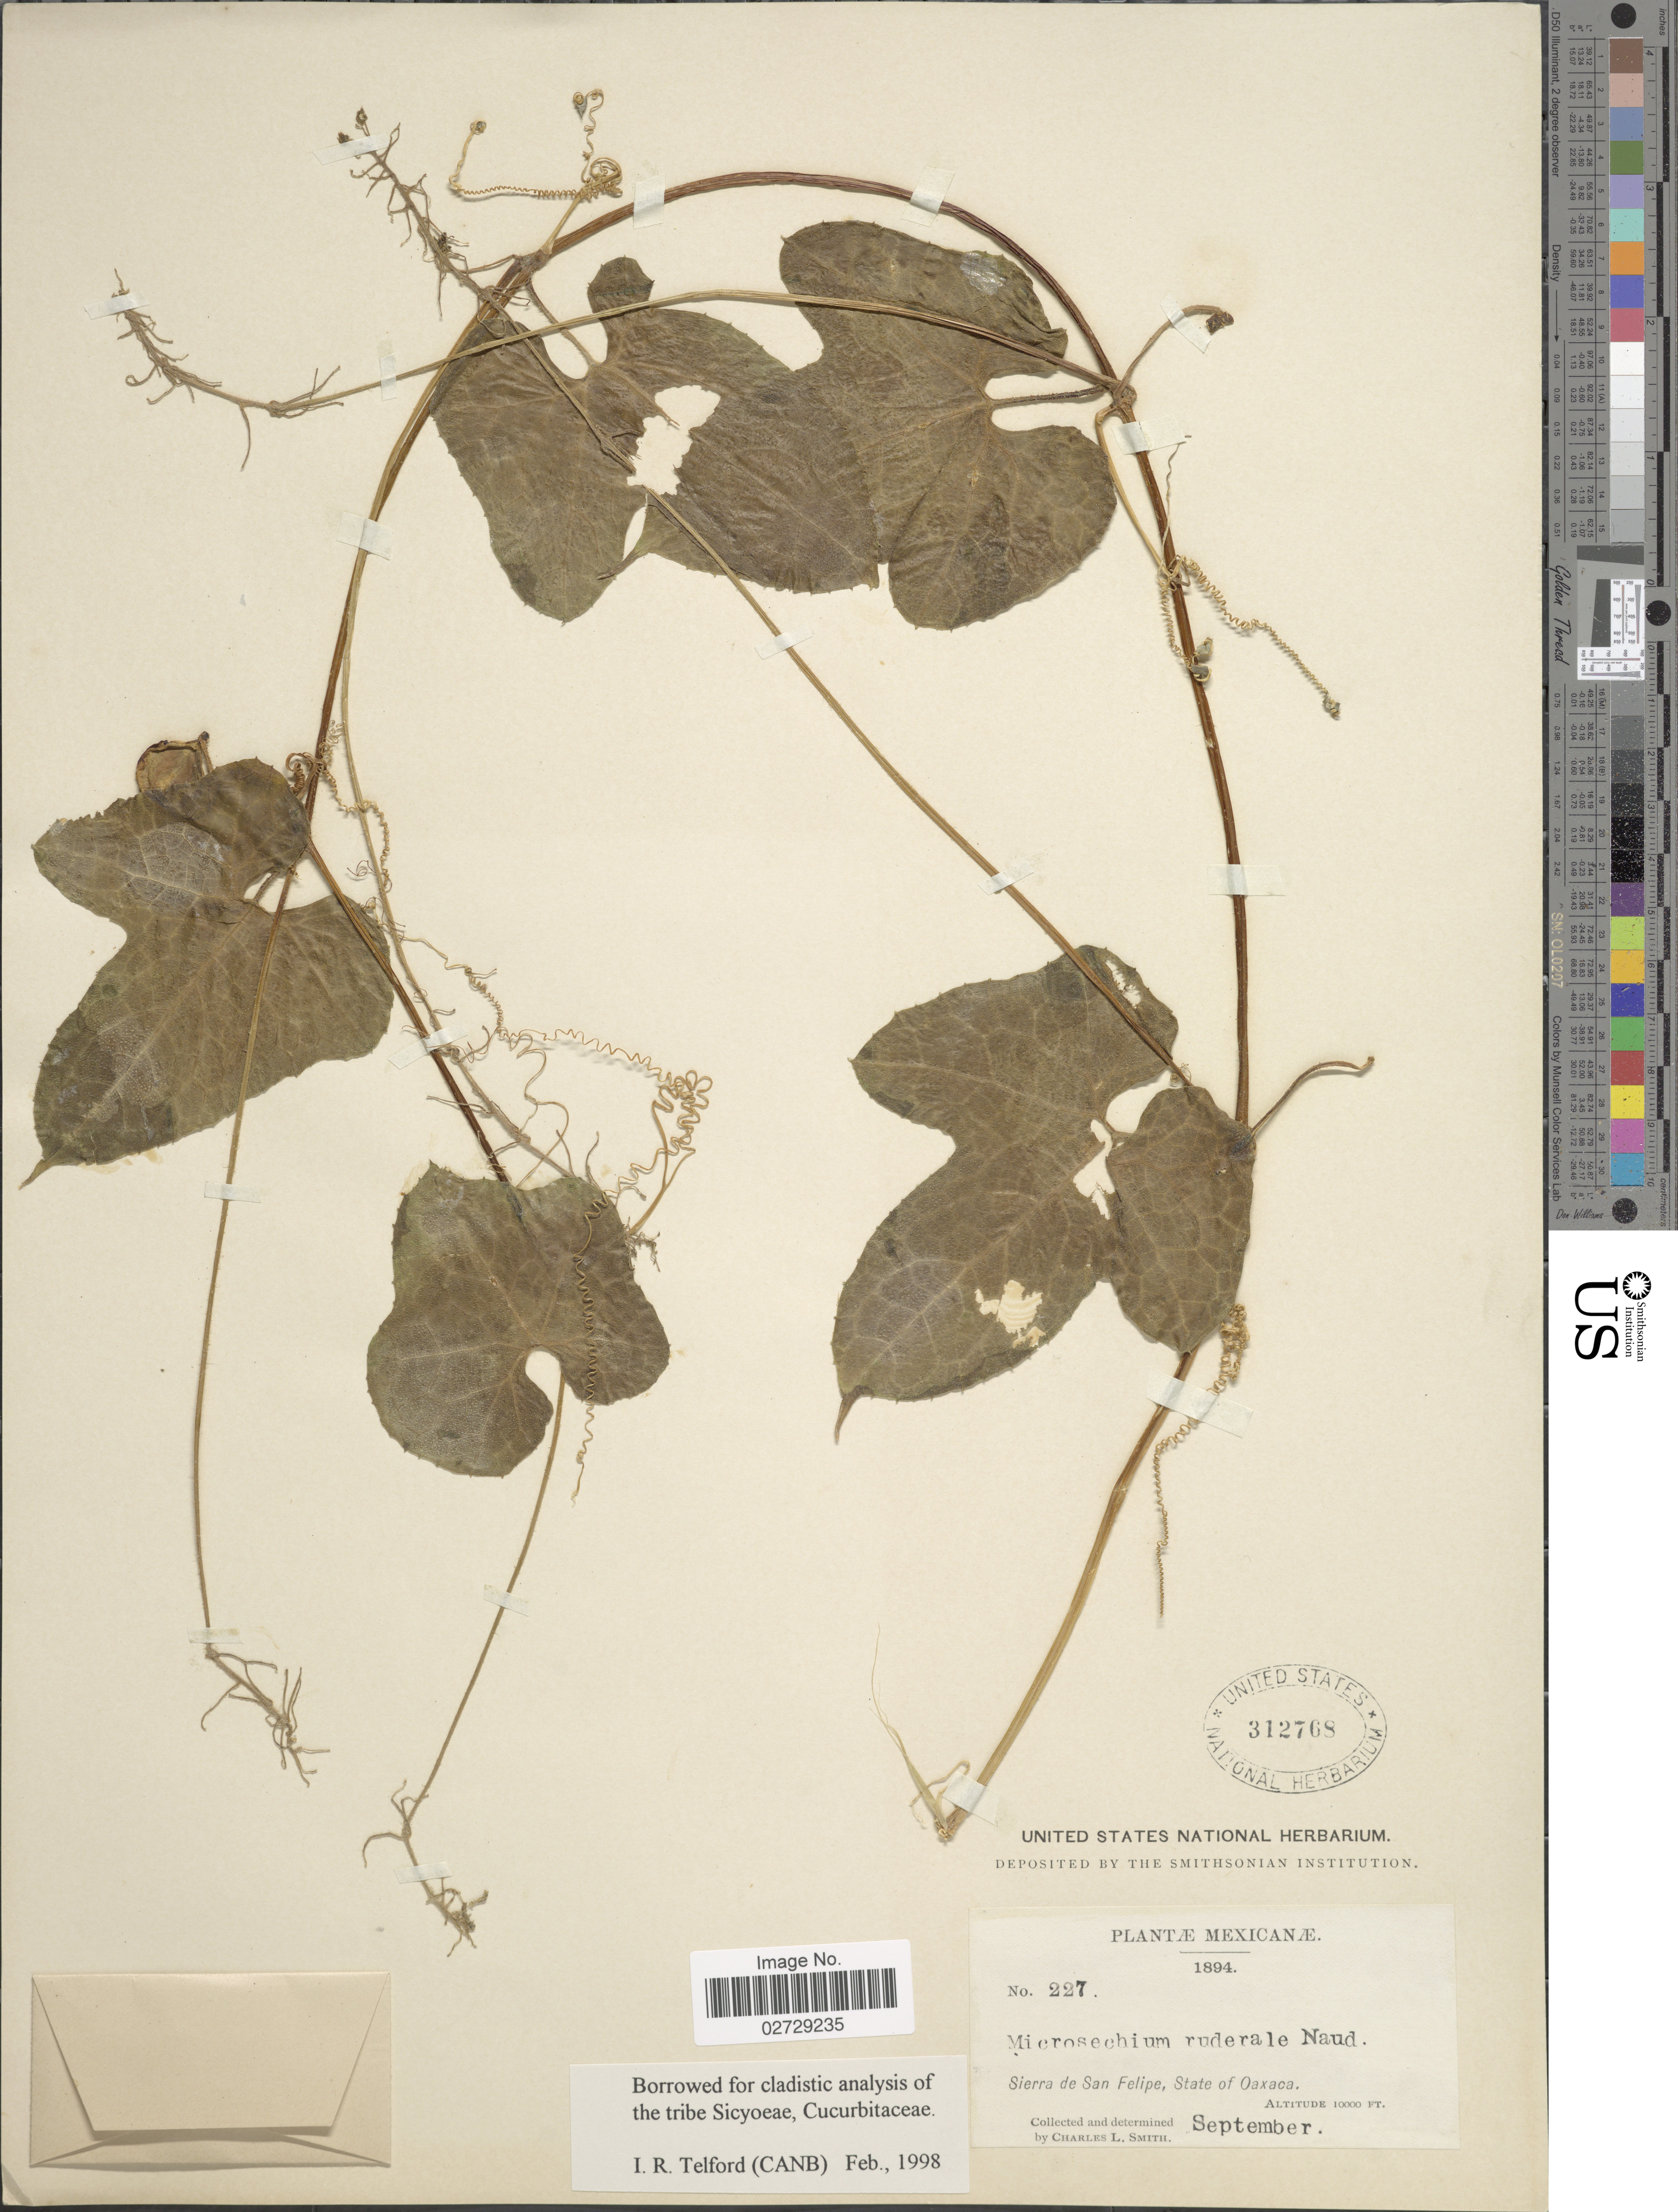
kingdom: Plantae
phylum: Tracheophyta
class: Magnoliopsida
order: Cucurbitales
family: Cucurbitaceae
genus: Microsechium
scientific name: Microsechium ruderale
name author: Naudin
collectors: C. L. Smith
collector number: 227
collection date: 1894-09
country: Mexico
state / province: Oaxaca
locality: Sierra de San Felipe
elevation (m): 3048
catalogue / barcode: US 312768